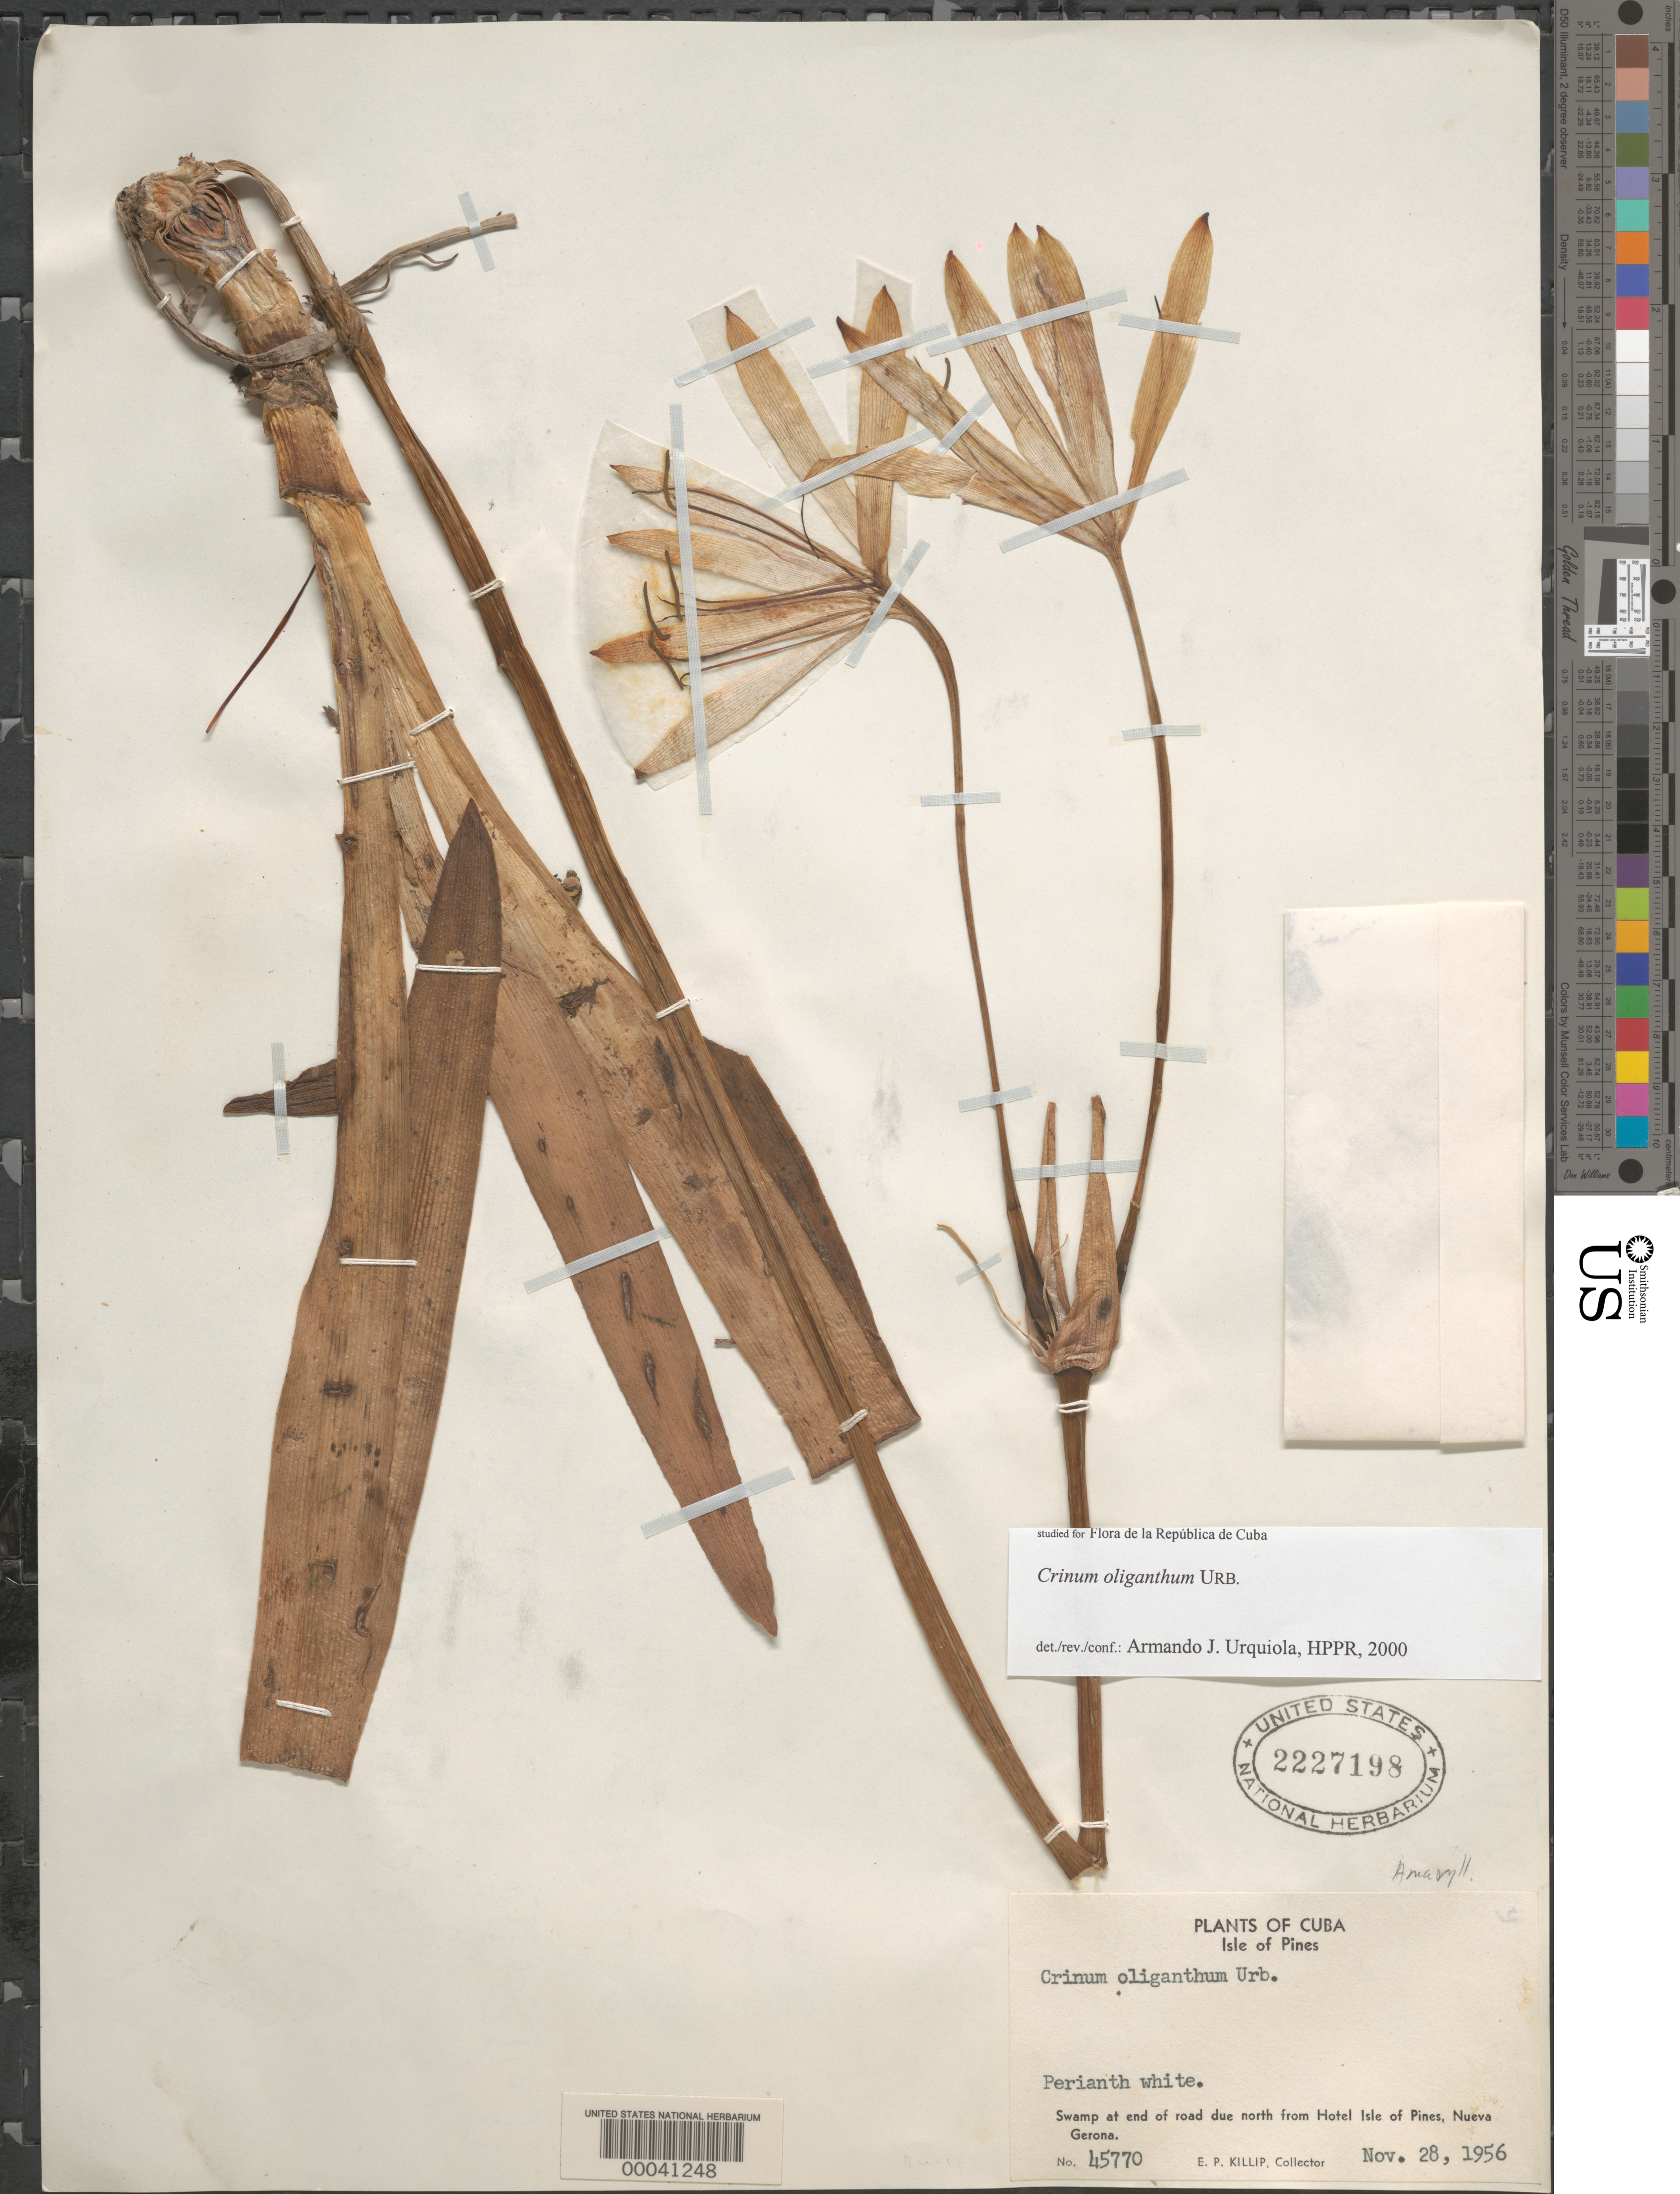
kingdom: Plantae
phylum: Tracheophyta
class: Liliopsida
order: Asparagales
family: Amaryllidaceae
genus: Crinum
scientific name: Crinum oliganthum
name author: Urb.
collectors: E. P. Killip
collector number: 45770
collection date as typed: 28 Nov 1956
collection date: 1956-11-28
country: Cuba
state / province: Isla de La Juventud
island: Isla de La Juventud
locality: At end of road due n of hotel isle of pines, nueva gerona. [province originally recorded as la habana, isla de pinos mun.]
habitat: Swamp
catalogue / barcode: US 2227198